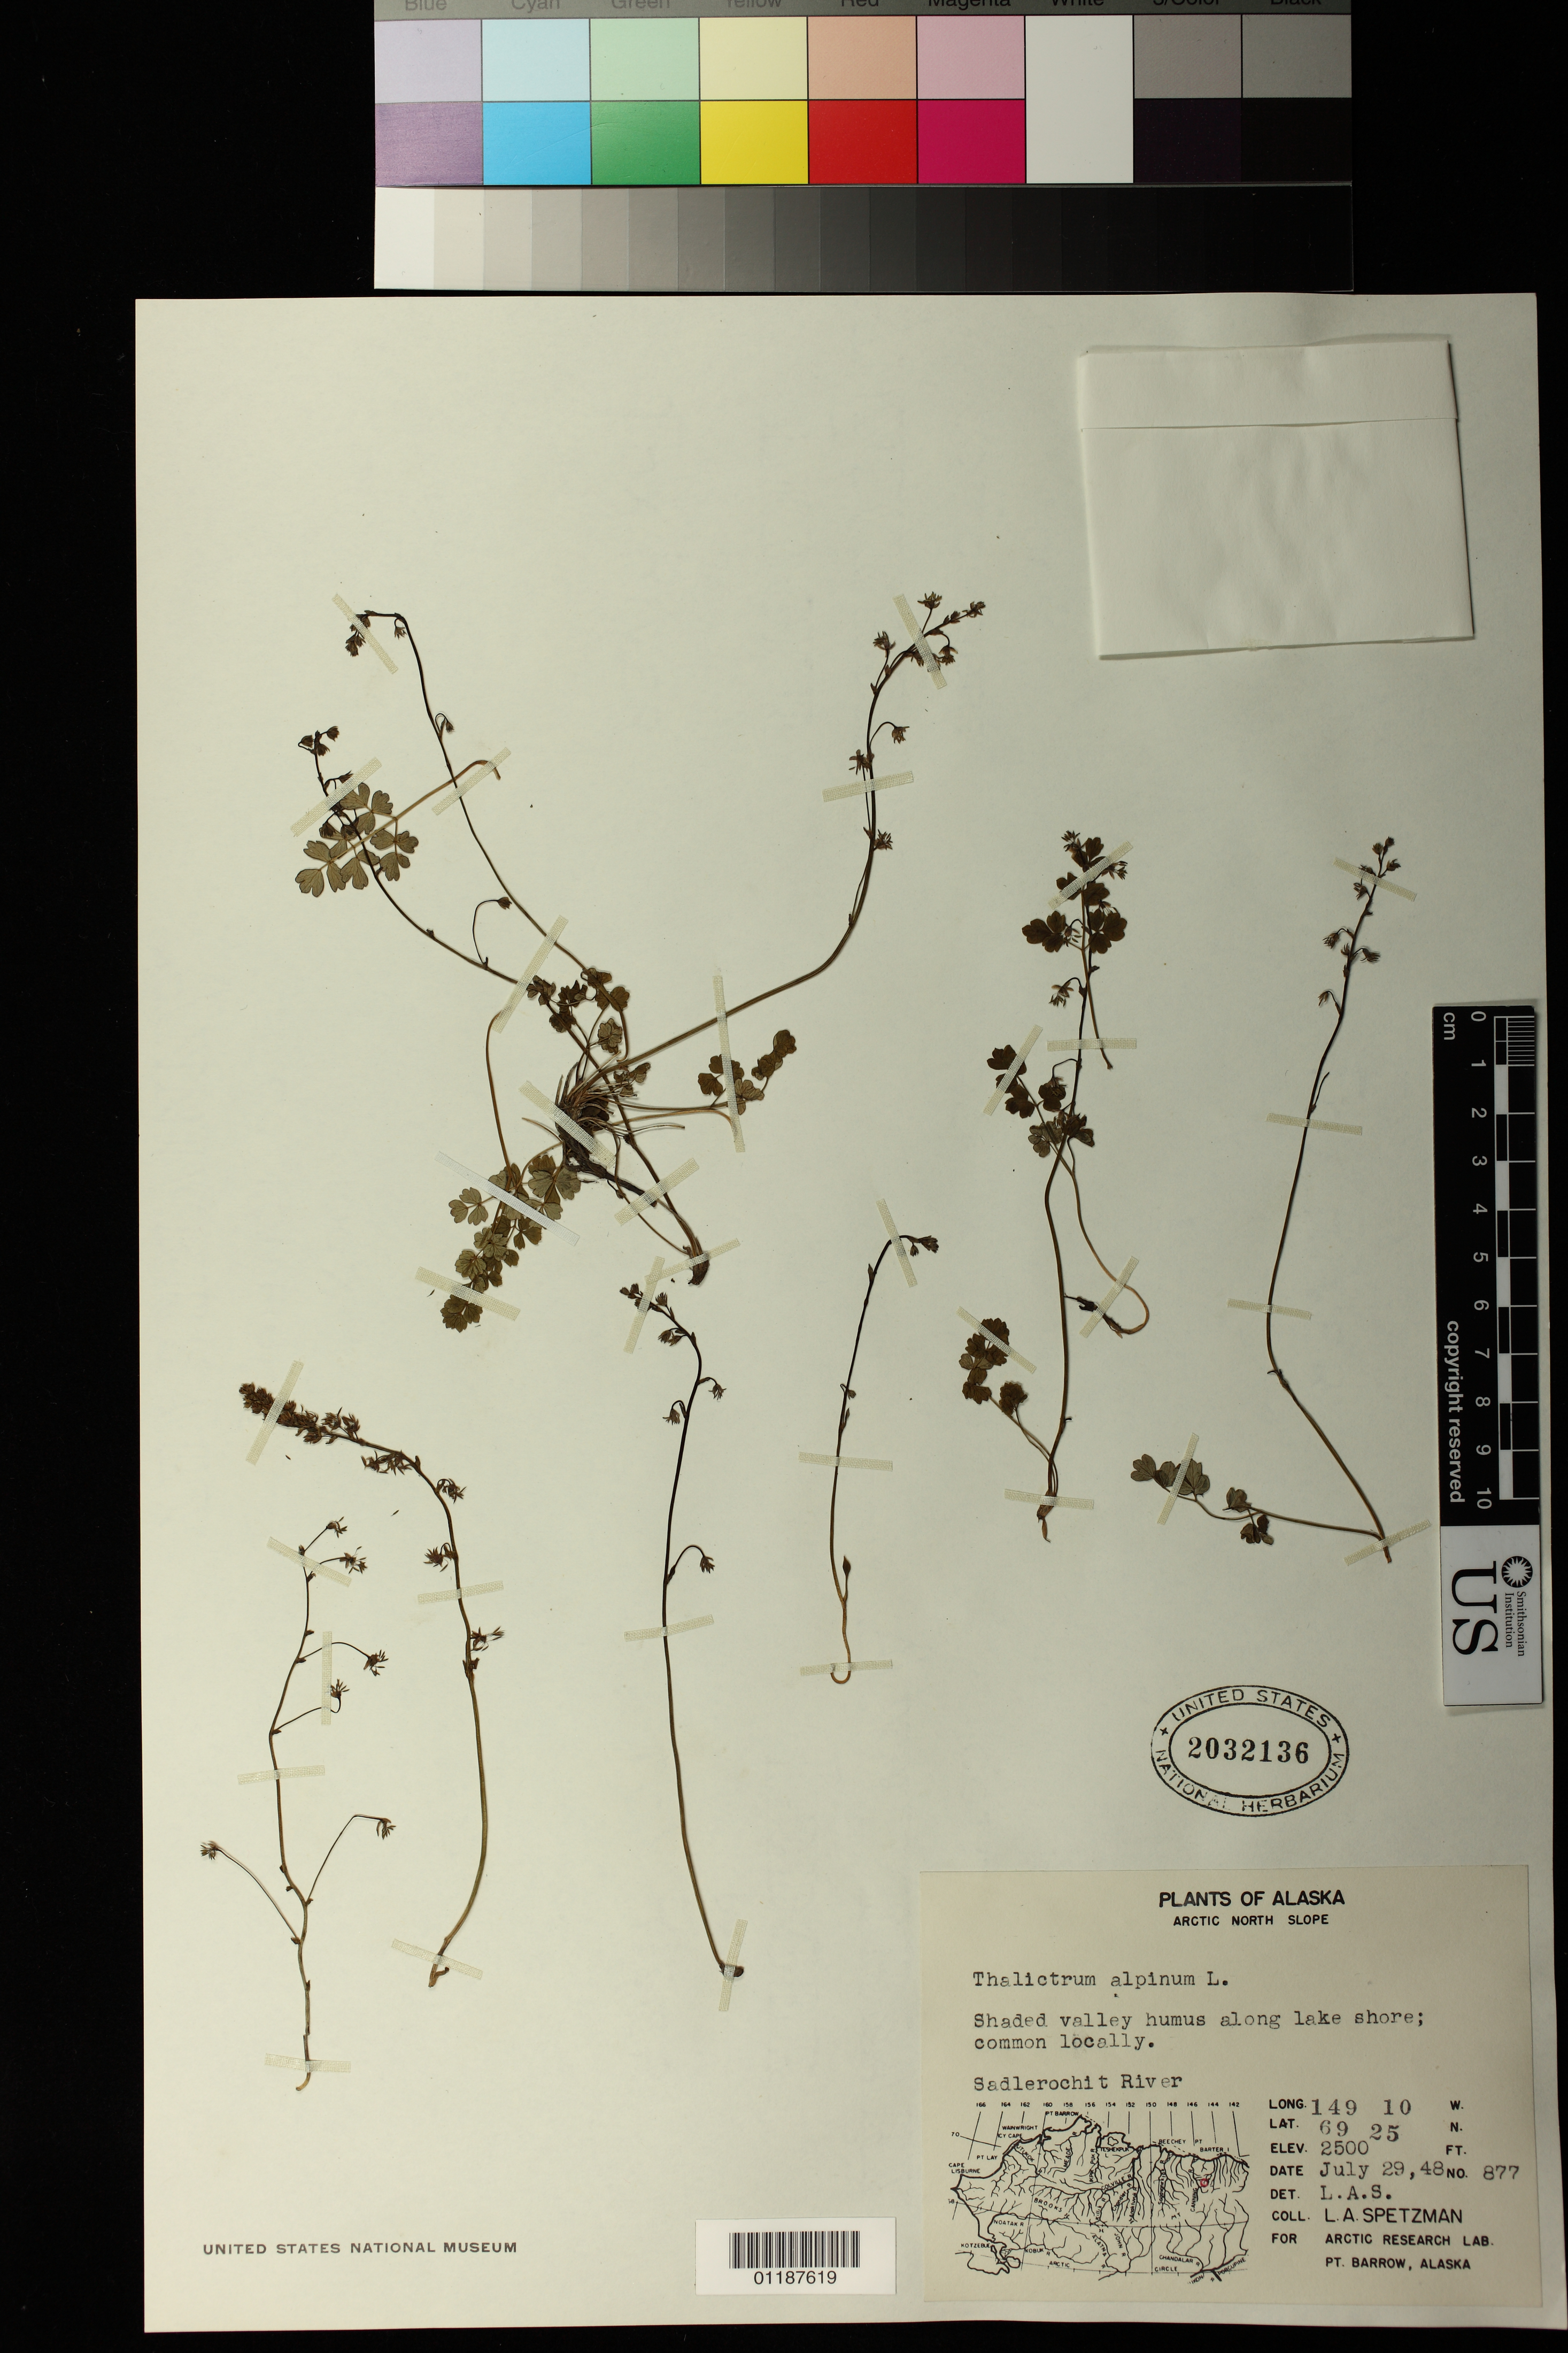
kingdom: Plantae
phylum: Tracheophyta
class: Magnoliopsida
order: Ranunculales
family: Ranunculaceae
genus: Thalictrum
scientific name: Thalictrum alpinum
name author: L.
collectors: L. Spetzman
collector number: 877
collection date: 1948-07-29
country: United States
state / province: Alaska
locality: Arctic North Slope, Sadlerochit River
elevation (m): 762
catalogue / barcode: US 2032136